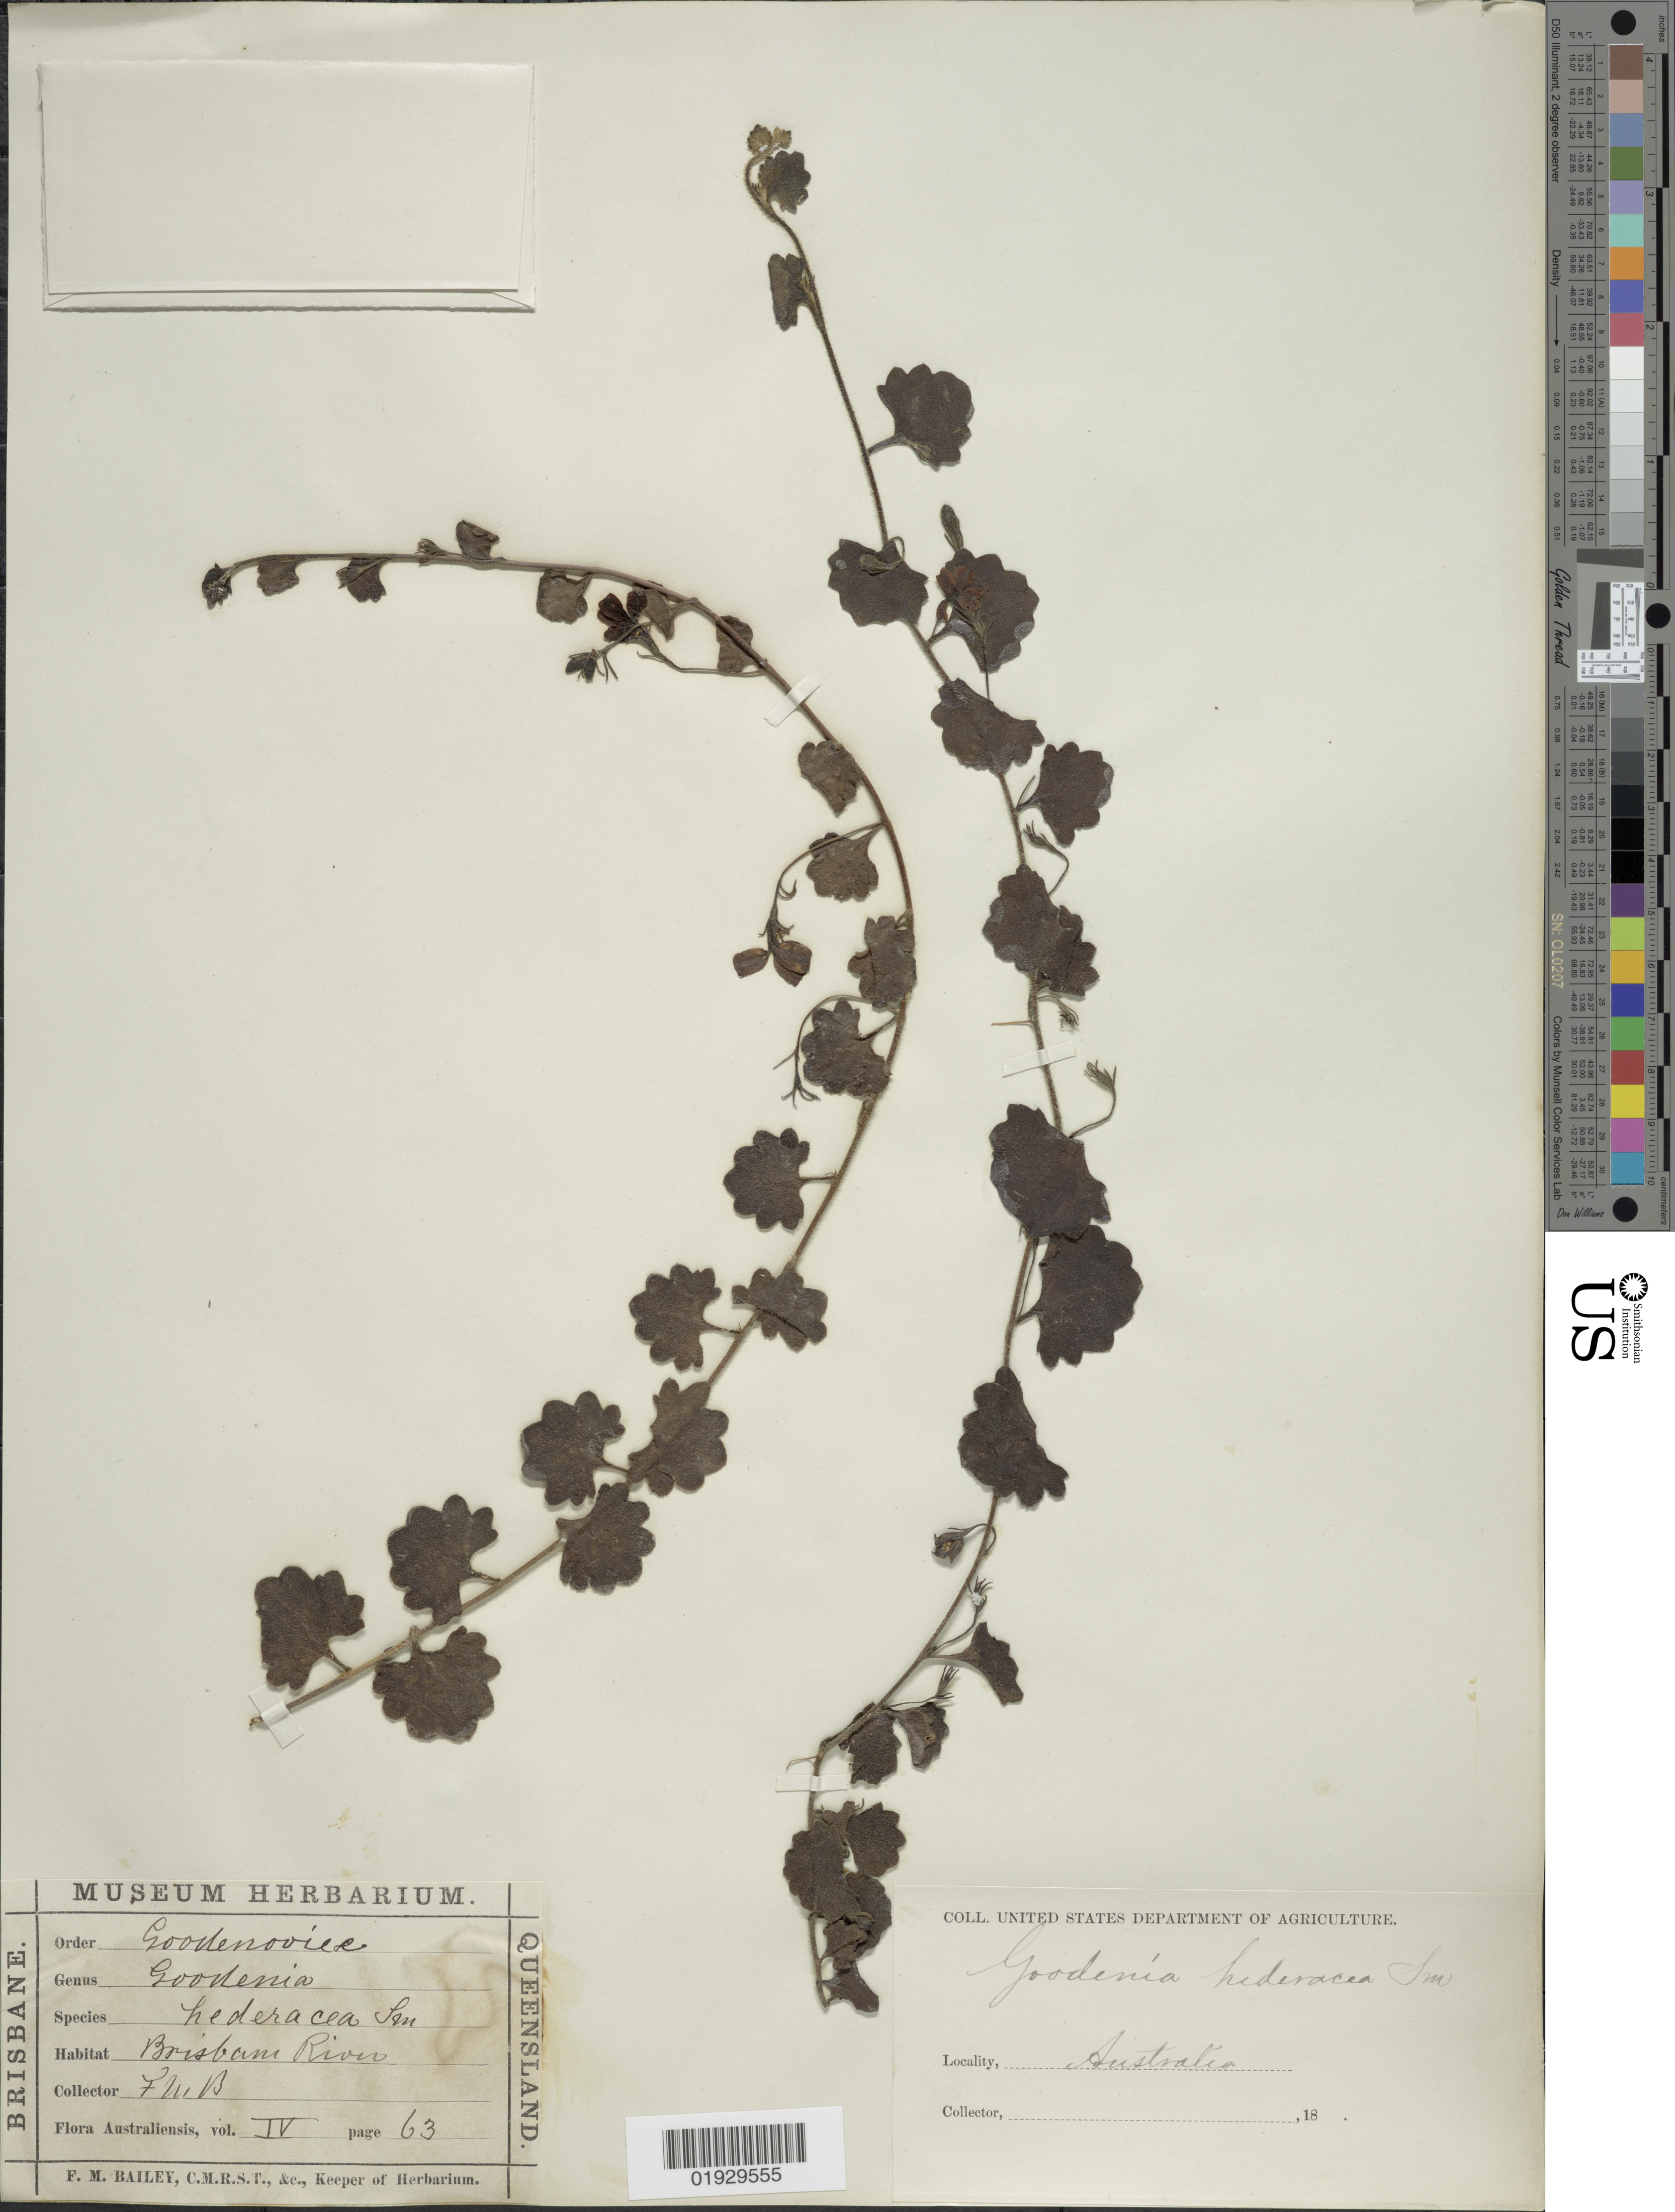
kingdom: Plantae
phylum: Tracheophyta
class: Magnoliopsida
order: Asterales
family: Goodeniaceae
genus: Goodenia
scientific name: Goodenia hederacea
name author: Sm.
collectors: F. M. Bailey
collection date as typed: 18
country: Australia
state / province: Queensland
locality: Brisbane River.